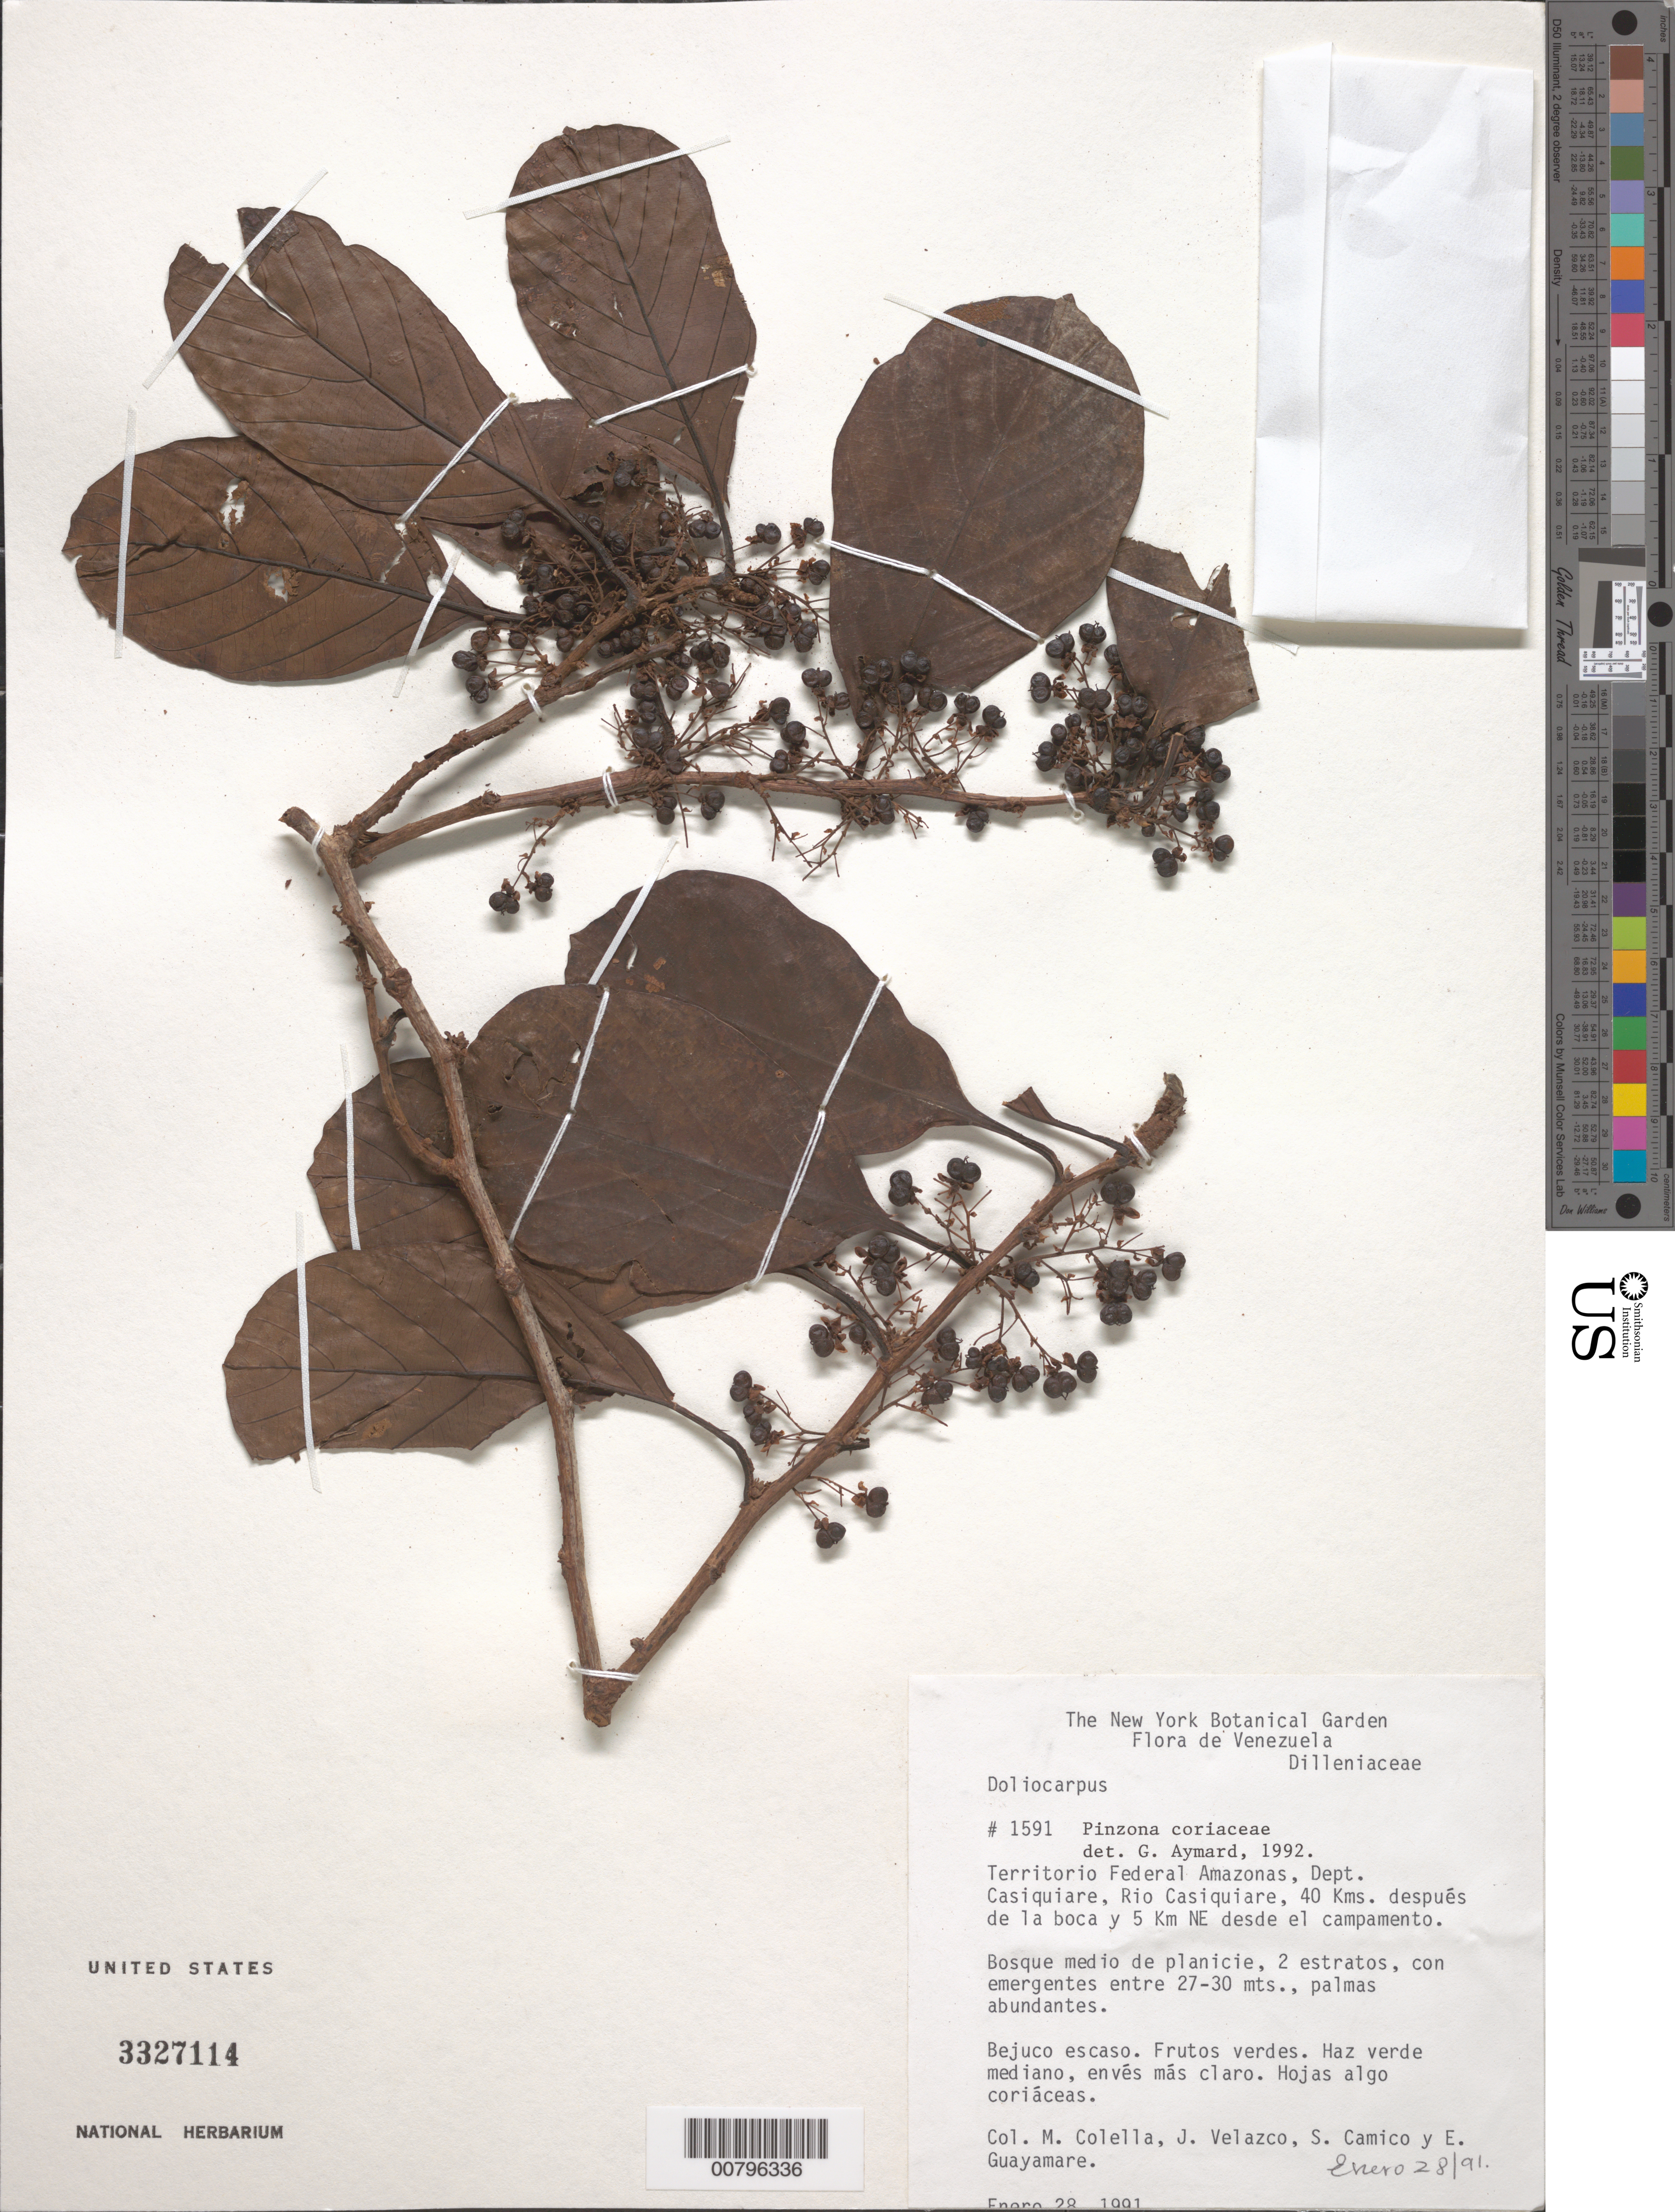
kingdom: Plantae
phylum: Tracheophyta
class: Magnoliopsida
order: Dilleniales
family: Dilleniaceae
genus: Pinzona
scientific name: Pinzona coriacea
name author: Mart. & Zucc.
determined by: Aymard C., G. A., (PORT), Univ. Nac. Exp. de los Llanos Ezequiel Zamora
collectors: M. Colella, J. Velazco, S. Camico & E. Guayamare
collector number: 1591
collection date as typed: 28-Jan-91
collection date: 1991-01-28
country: Venezuela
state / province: Amazonas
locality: Dpto. Casiquiare, Río Casiquiare, a 40 km despues de la boca y 5 km NE desde el campamento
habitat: Bosque medio de planicie, 2 estratos, con emergentes entre 27-30mts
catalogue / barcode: US 3327114